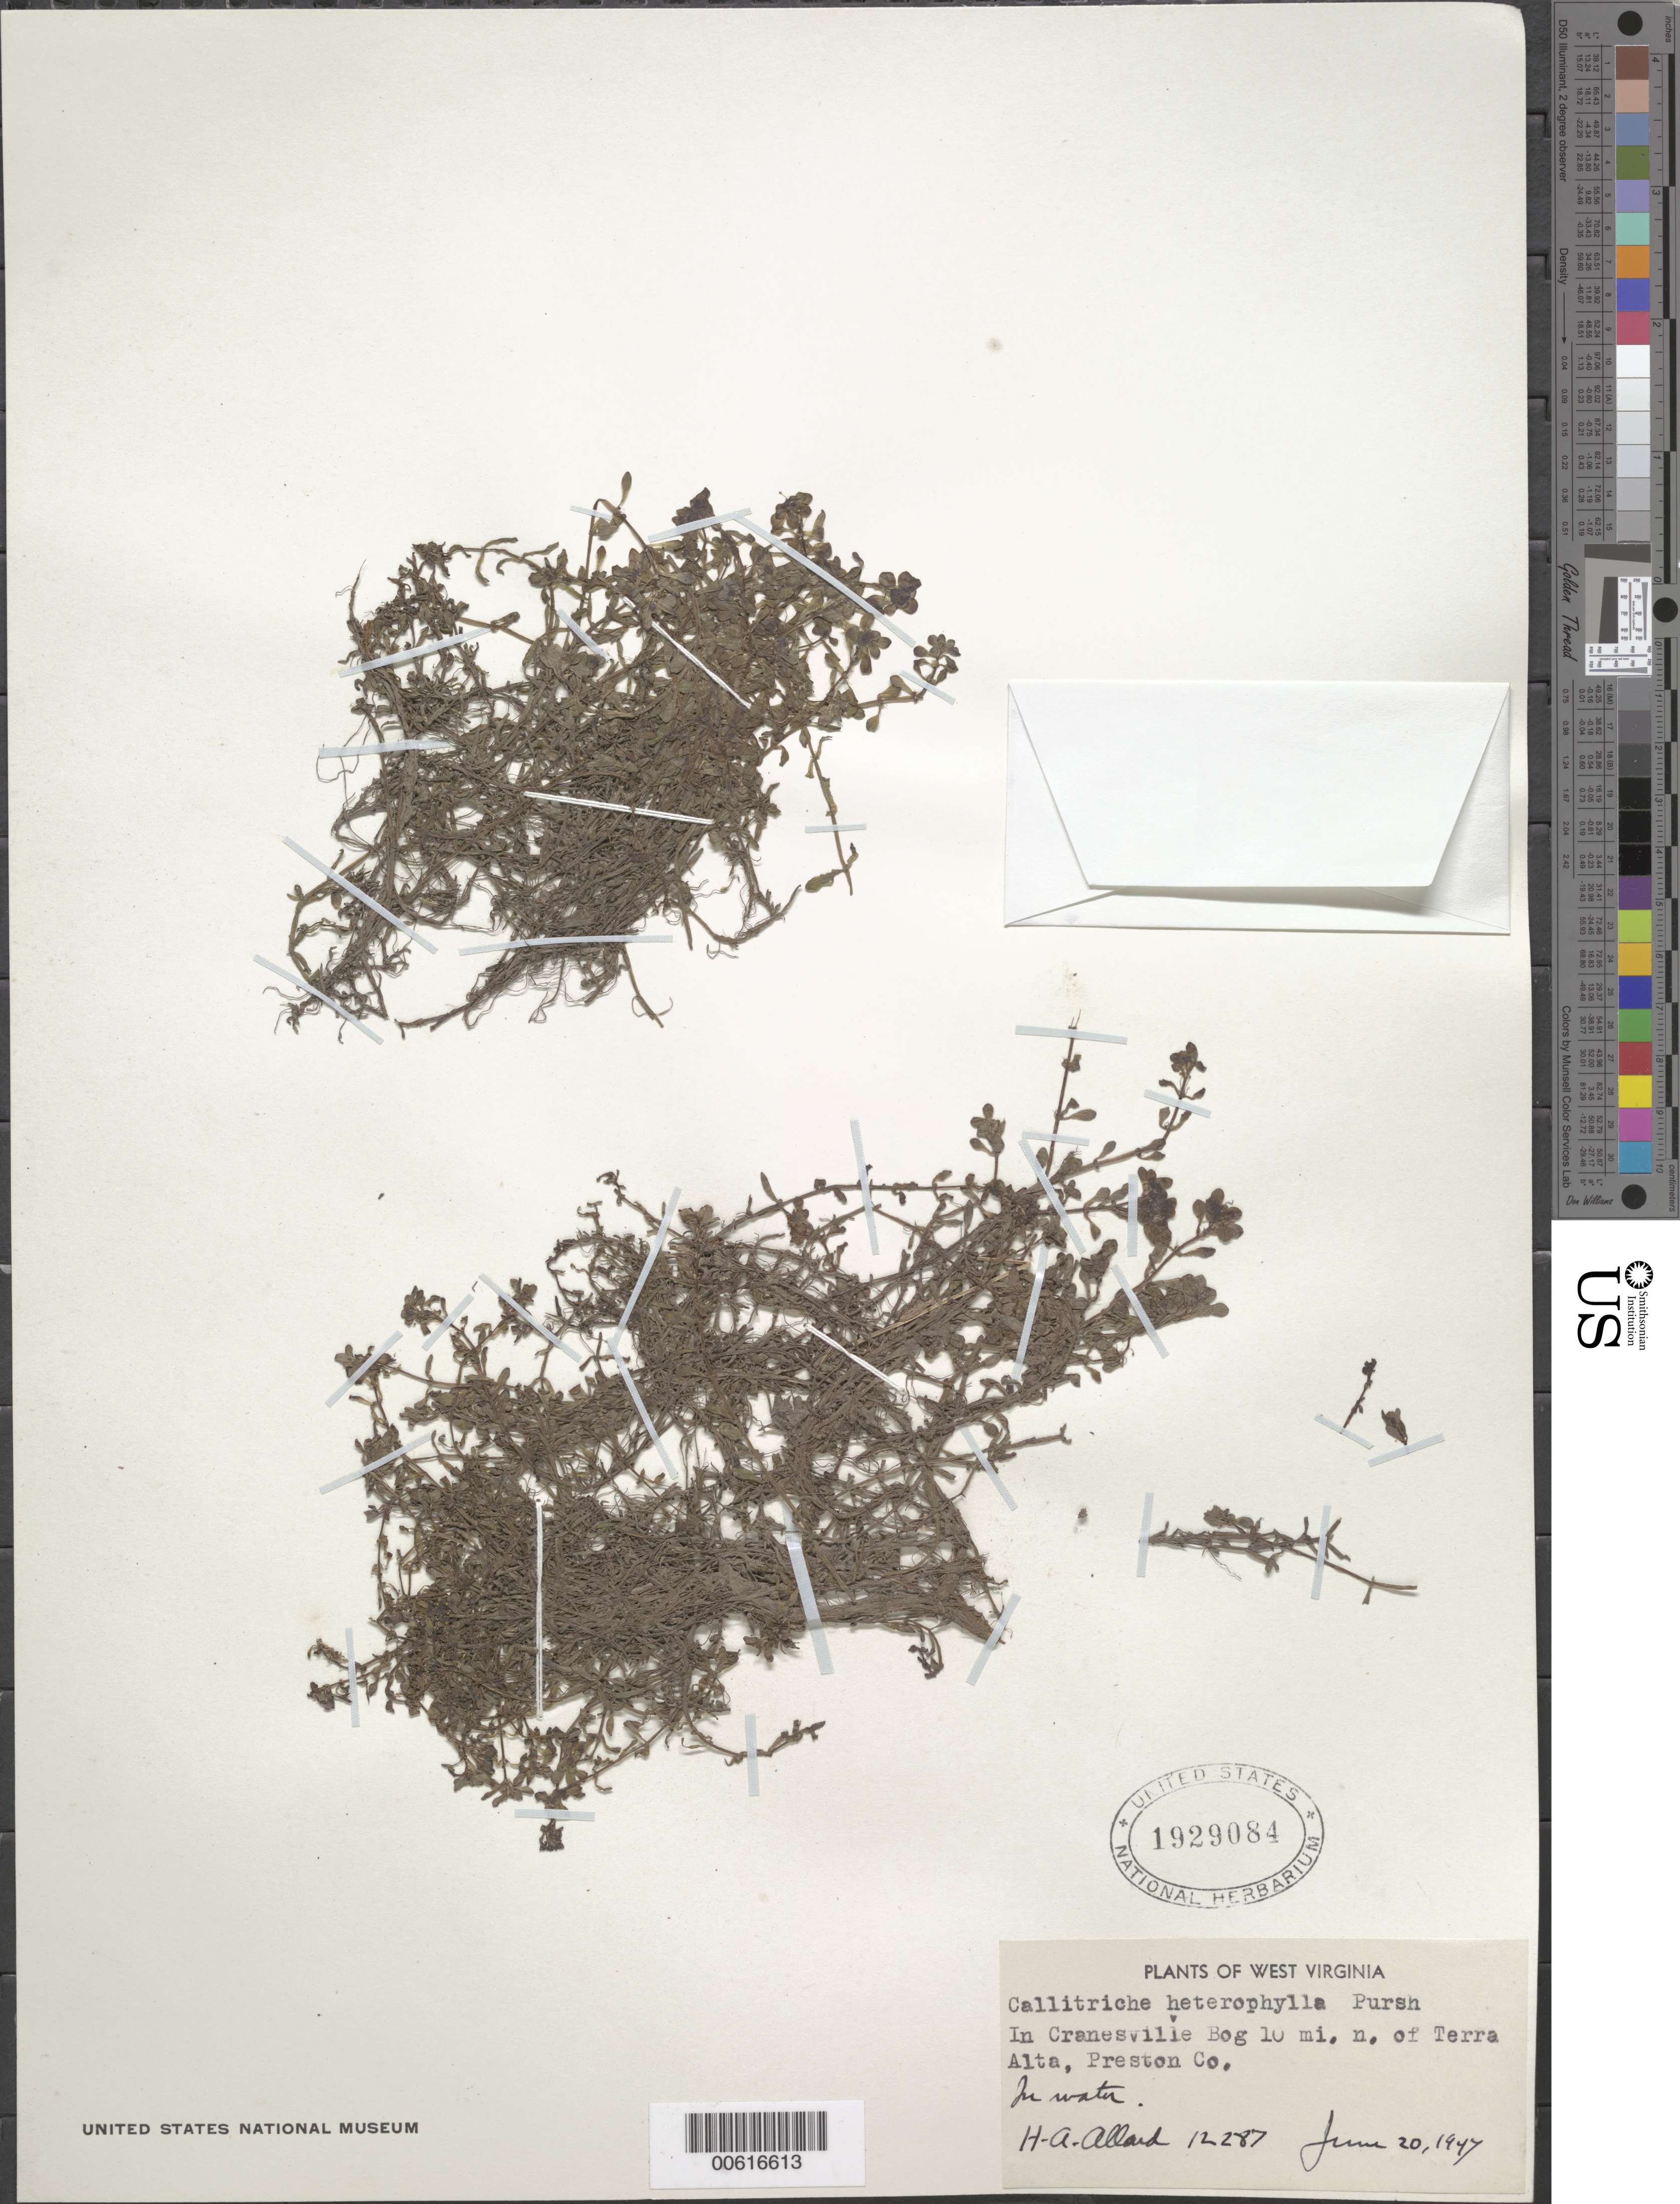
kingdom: Plantae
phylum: Tracheophyta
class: Magnoliopsida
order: Lamiales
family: Plantaginaceae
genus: Callitriche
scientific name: Callitriche heterophylla Pursh emend. Darby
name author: Pursh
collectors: H. A. Allard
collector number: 12287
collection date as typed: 20 Jun 1947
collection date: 1947-06-20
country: United States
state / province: West Virginia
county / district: Preston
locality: Cranesville Bog, N of Terra Alta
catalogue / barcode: US 1929084